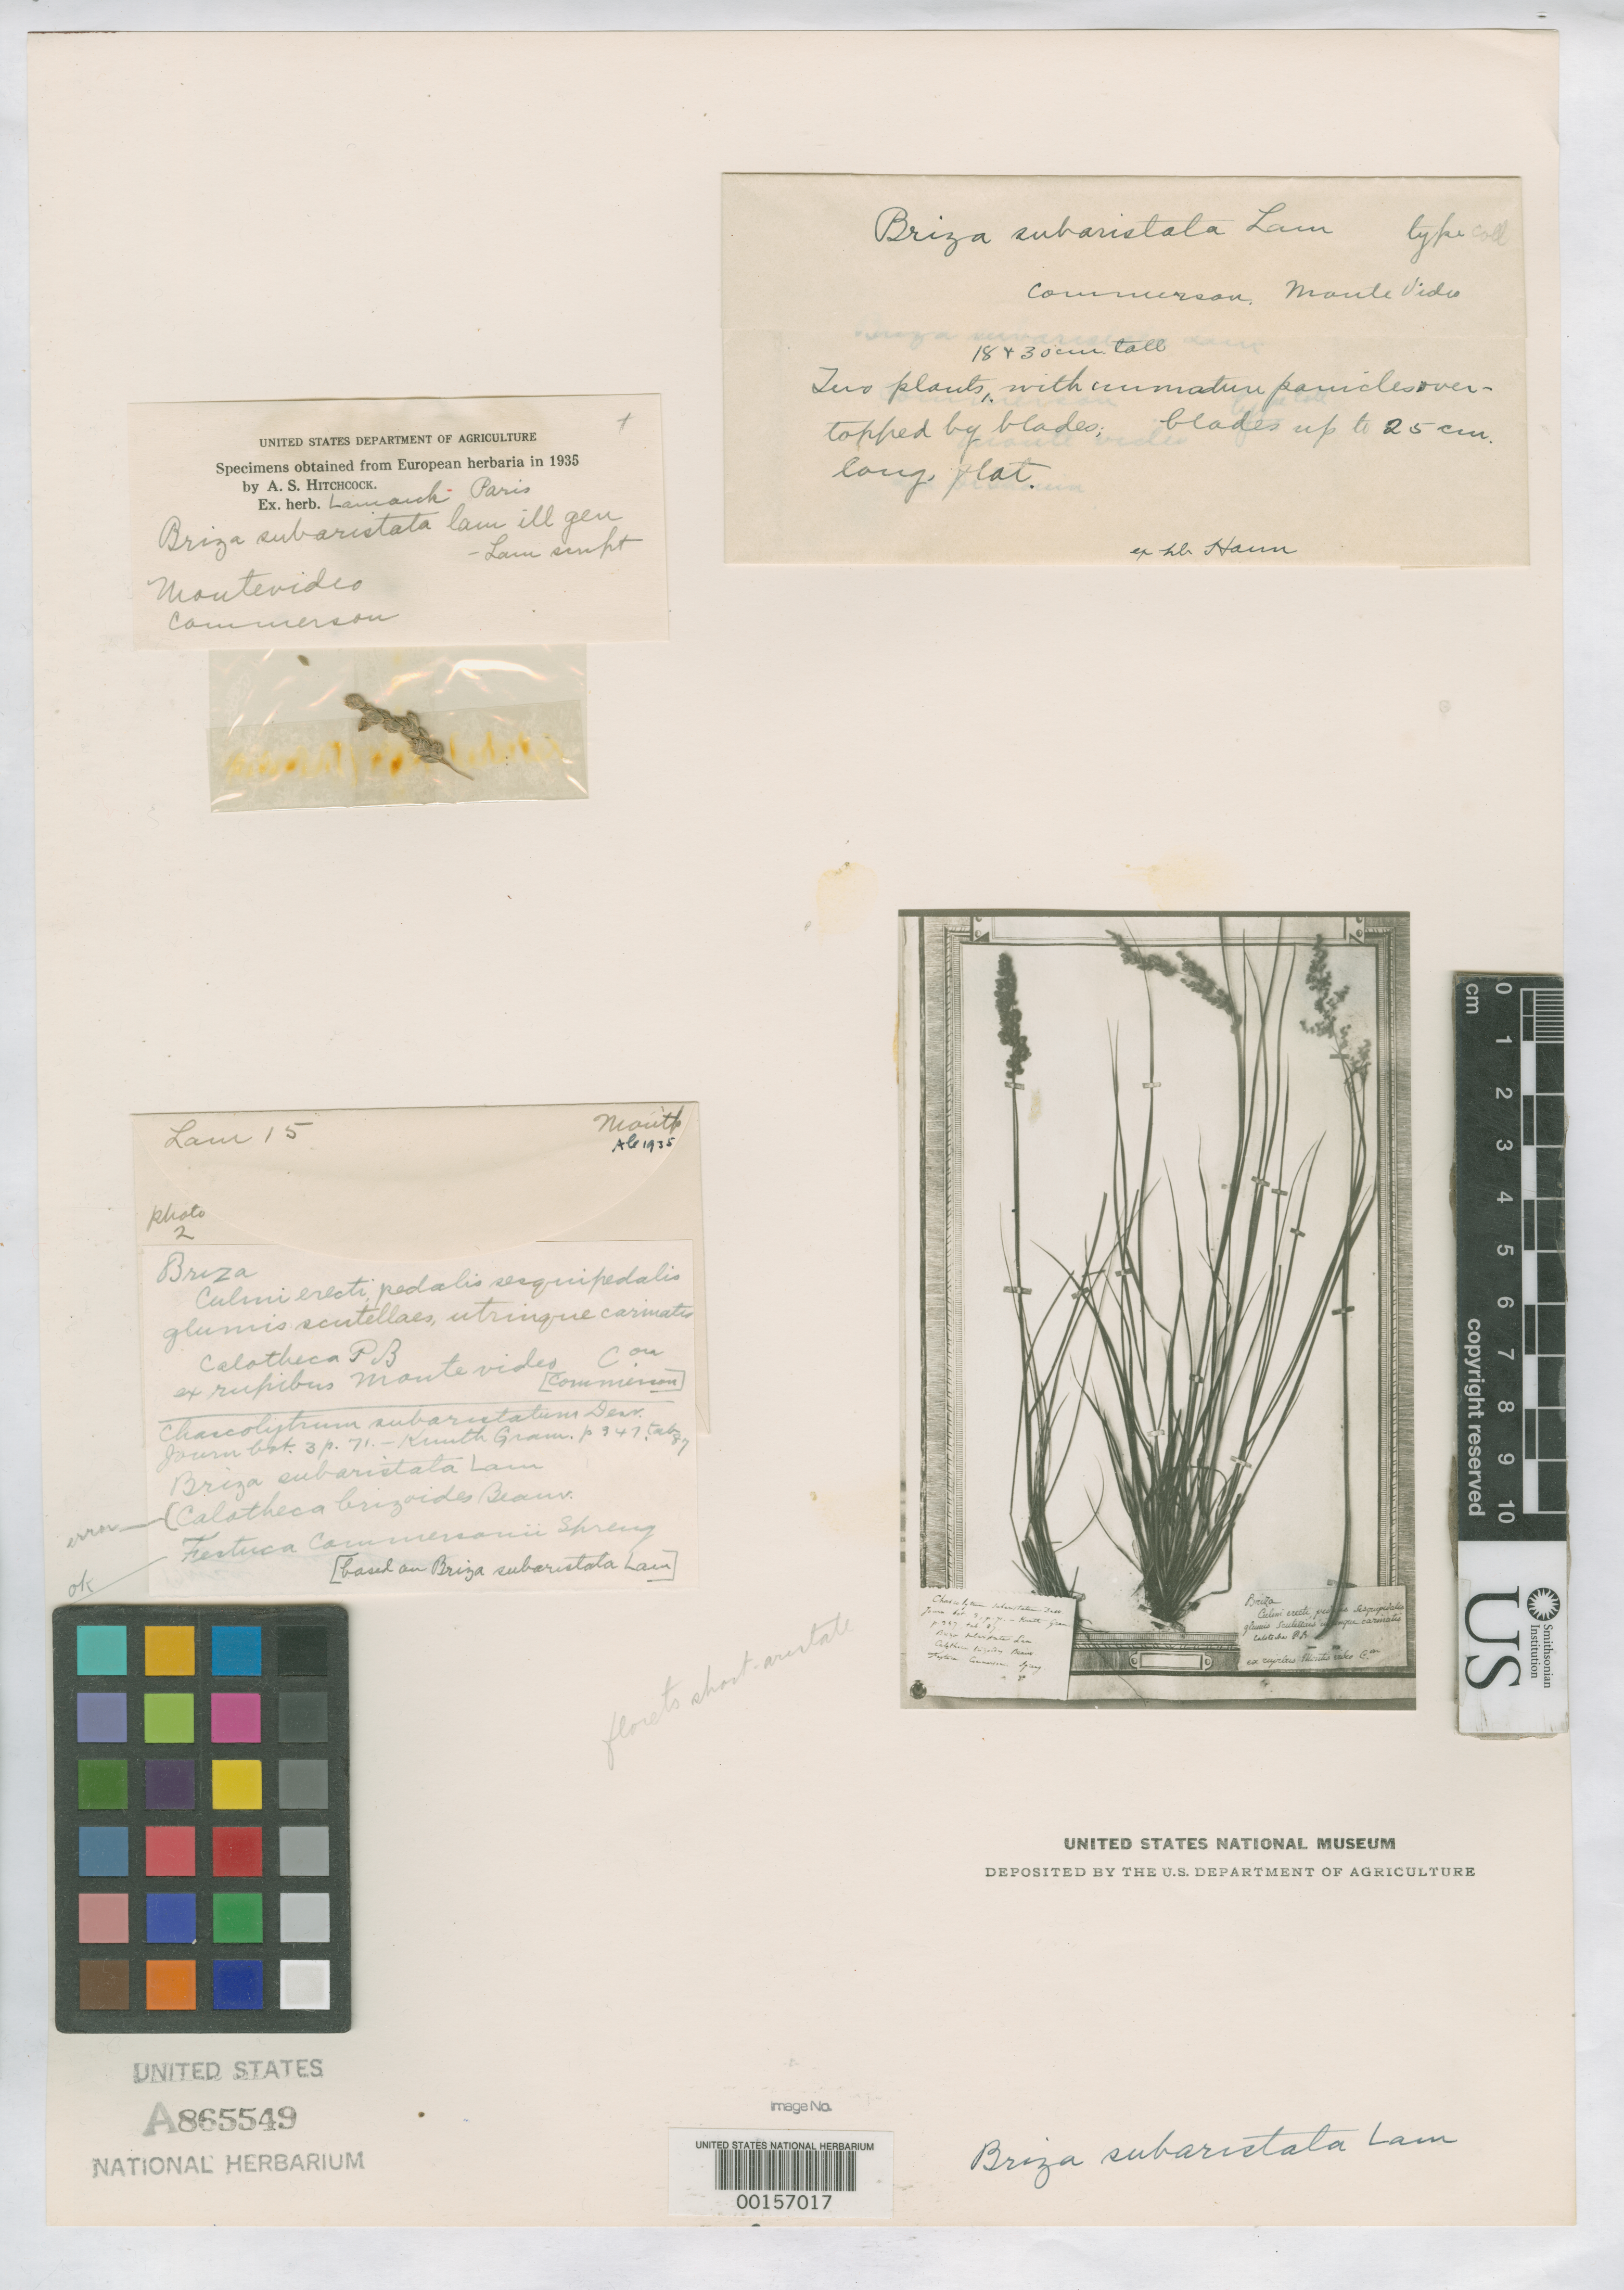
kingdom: Plantae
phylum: Tracheophyta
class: Liliopsida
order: Poales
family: Poaceae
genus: Briza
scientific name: Briza subaristata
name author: Lam.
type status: Type Fragment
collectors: P. Commerson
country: Uruguay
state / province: Montevideo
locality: Montevideo.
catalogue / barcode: US 865549A